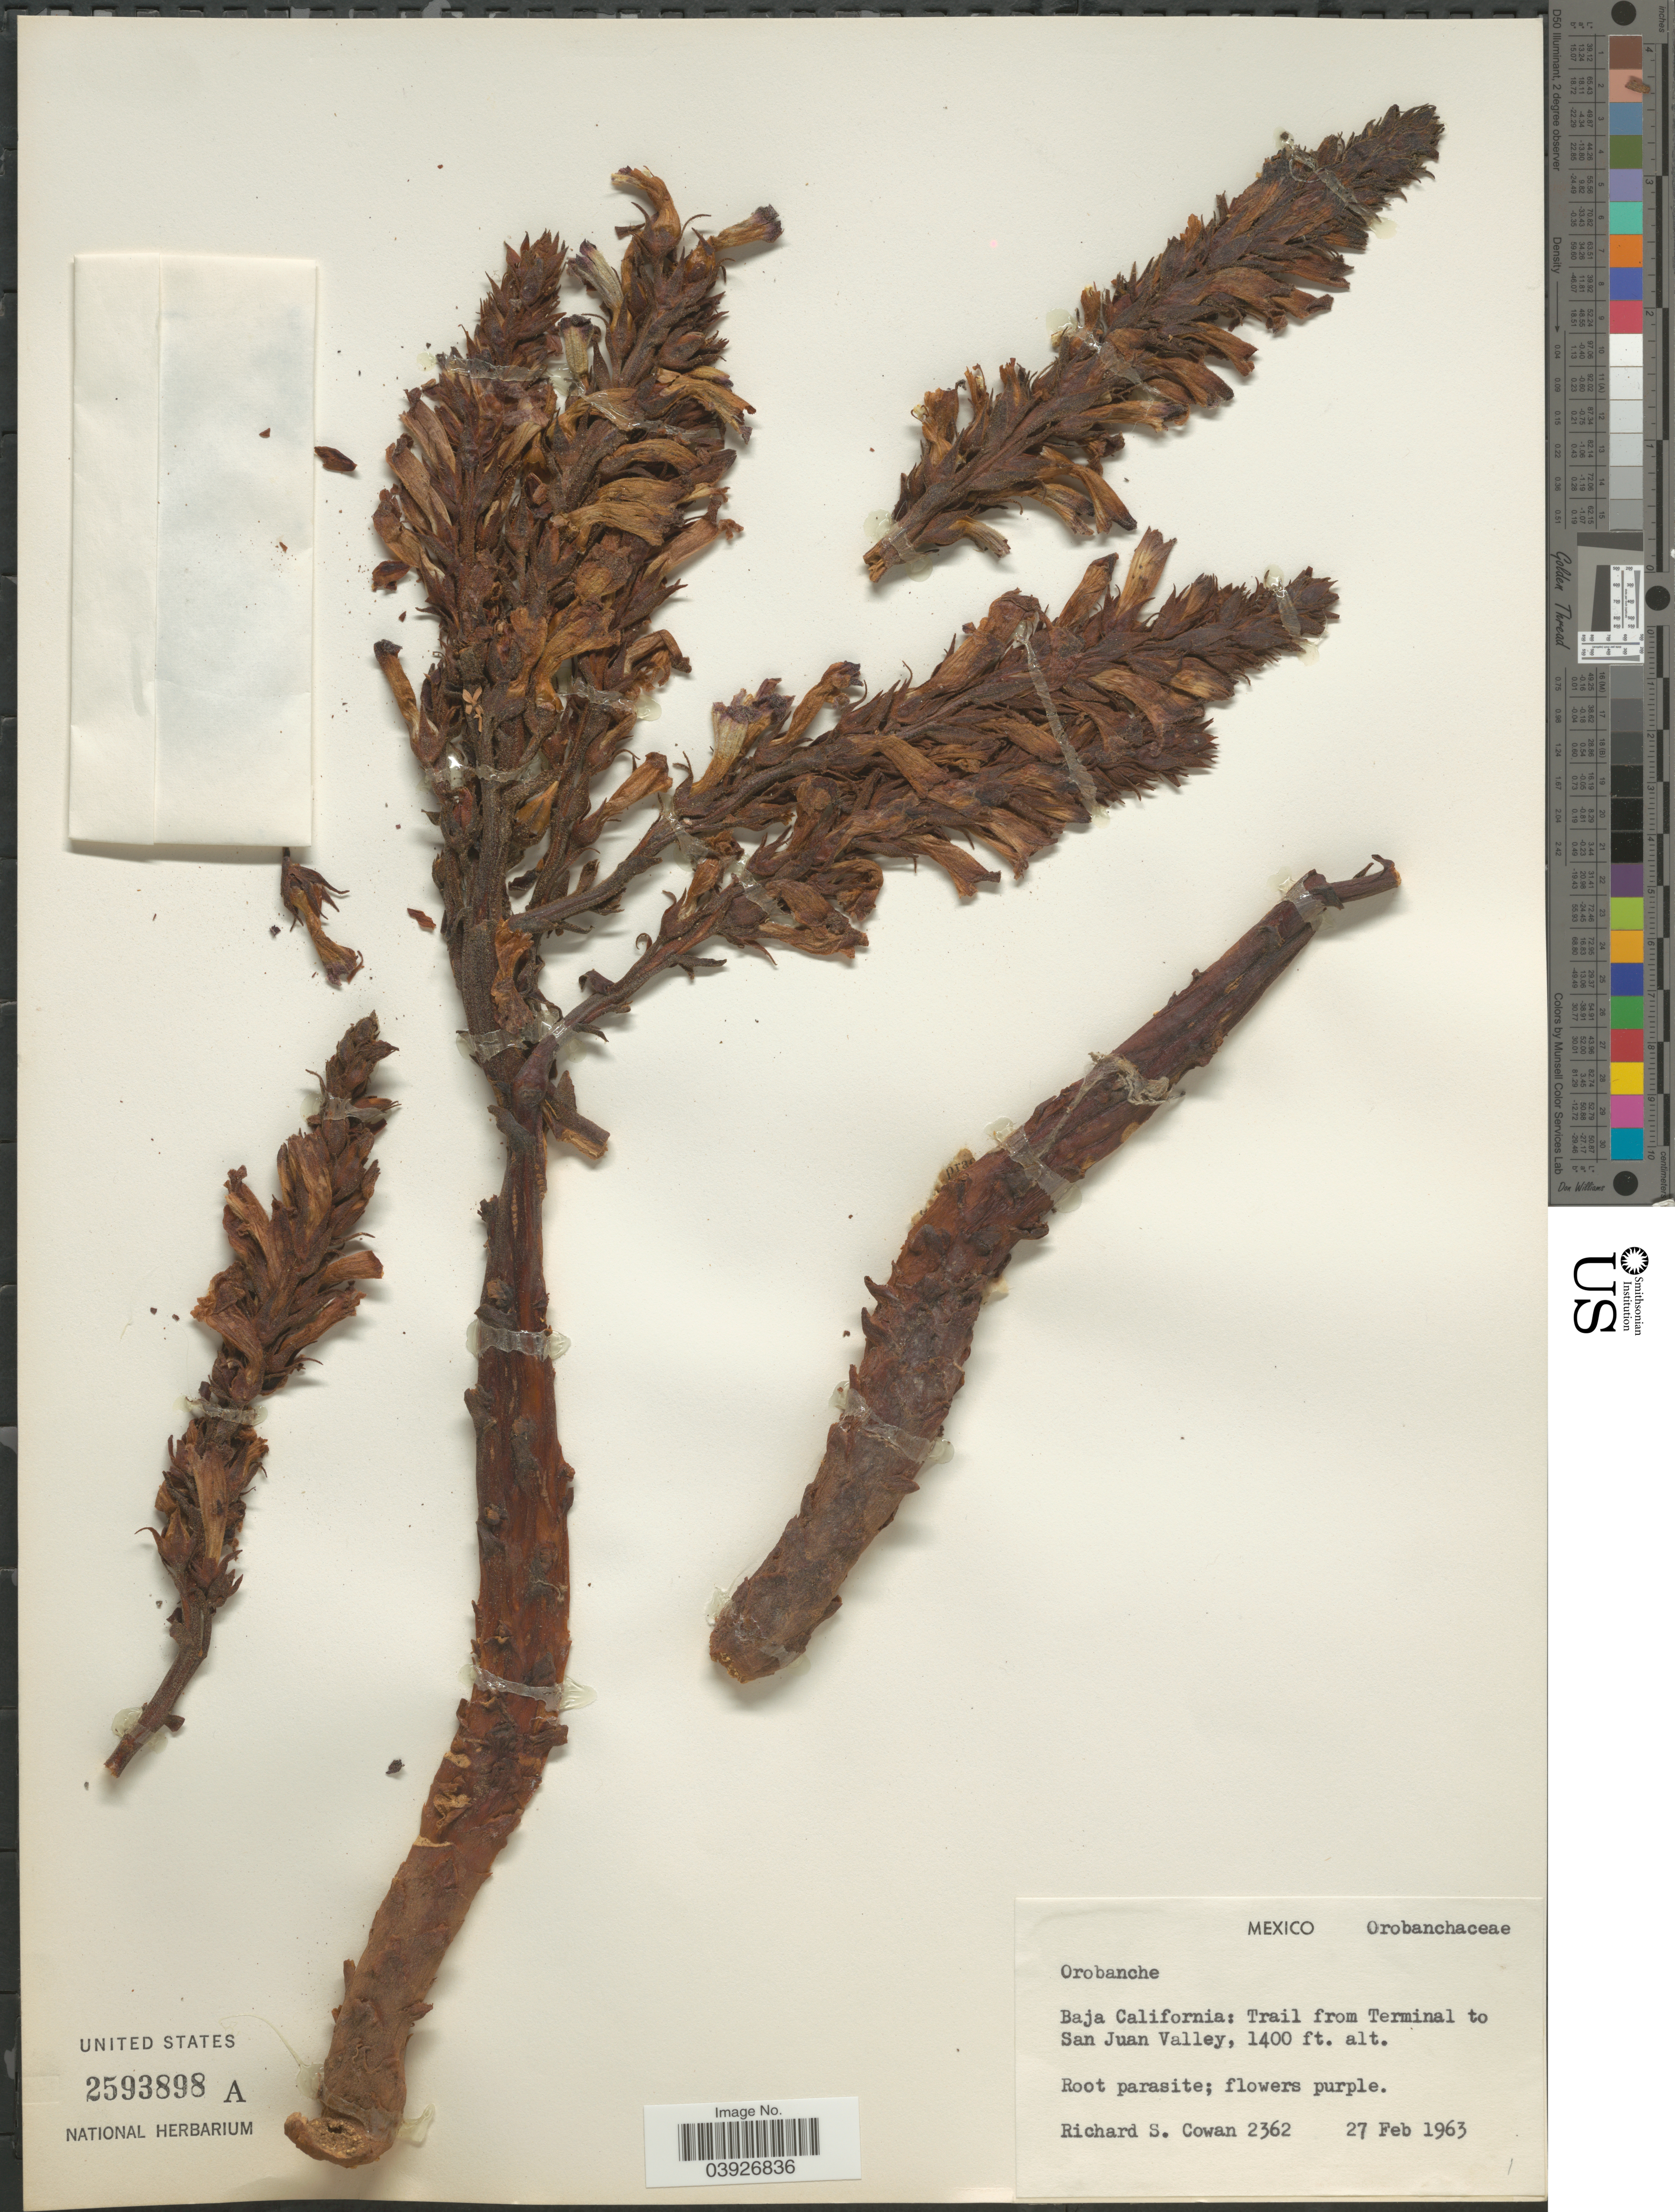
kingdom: Plantae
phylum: Tracheophyta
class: Magnoliopsida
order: Lamiales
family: Orobanchaceae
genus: Orobanche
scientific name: Orobanche sp.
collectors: R. S. Cowan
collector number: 2362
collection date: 1963-02-27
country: Mexico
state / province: Baja California Sur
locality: Trail from Terminal to San Juan Valley.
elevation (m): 427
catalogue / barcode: US 2593898A